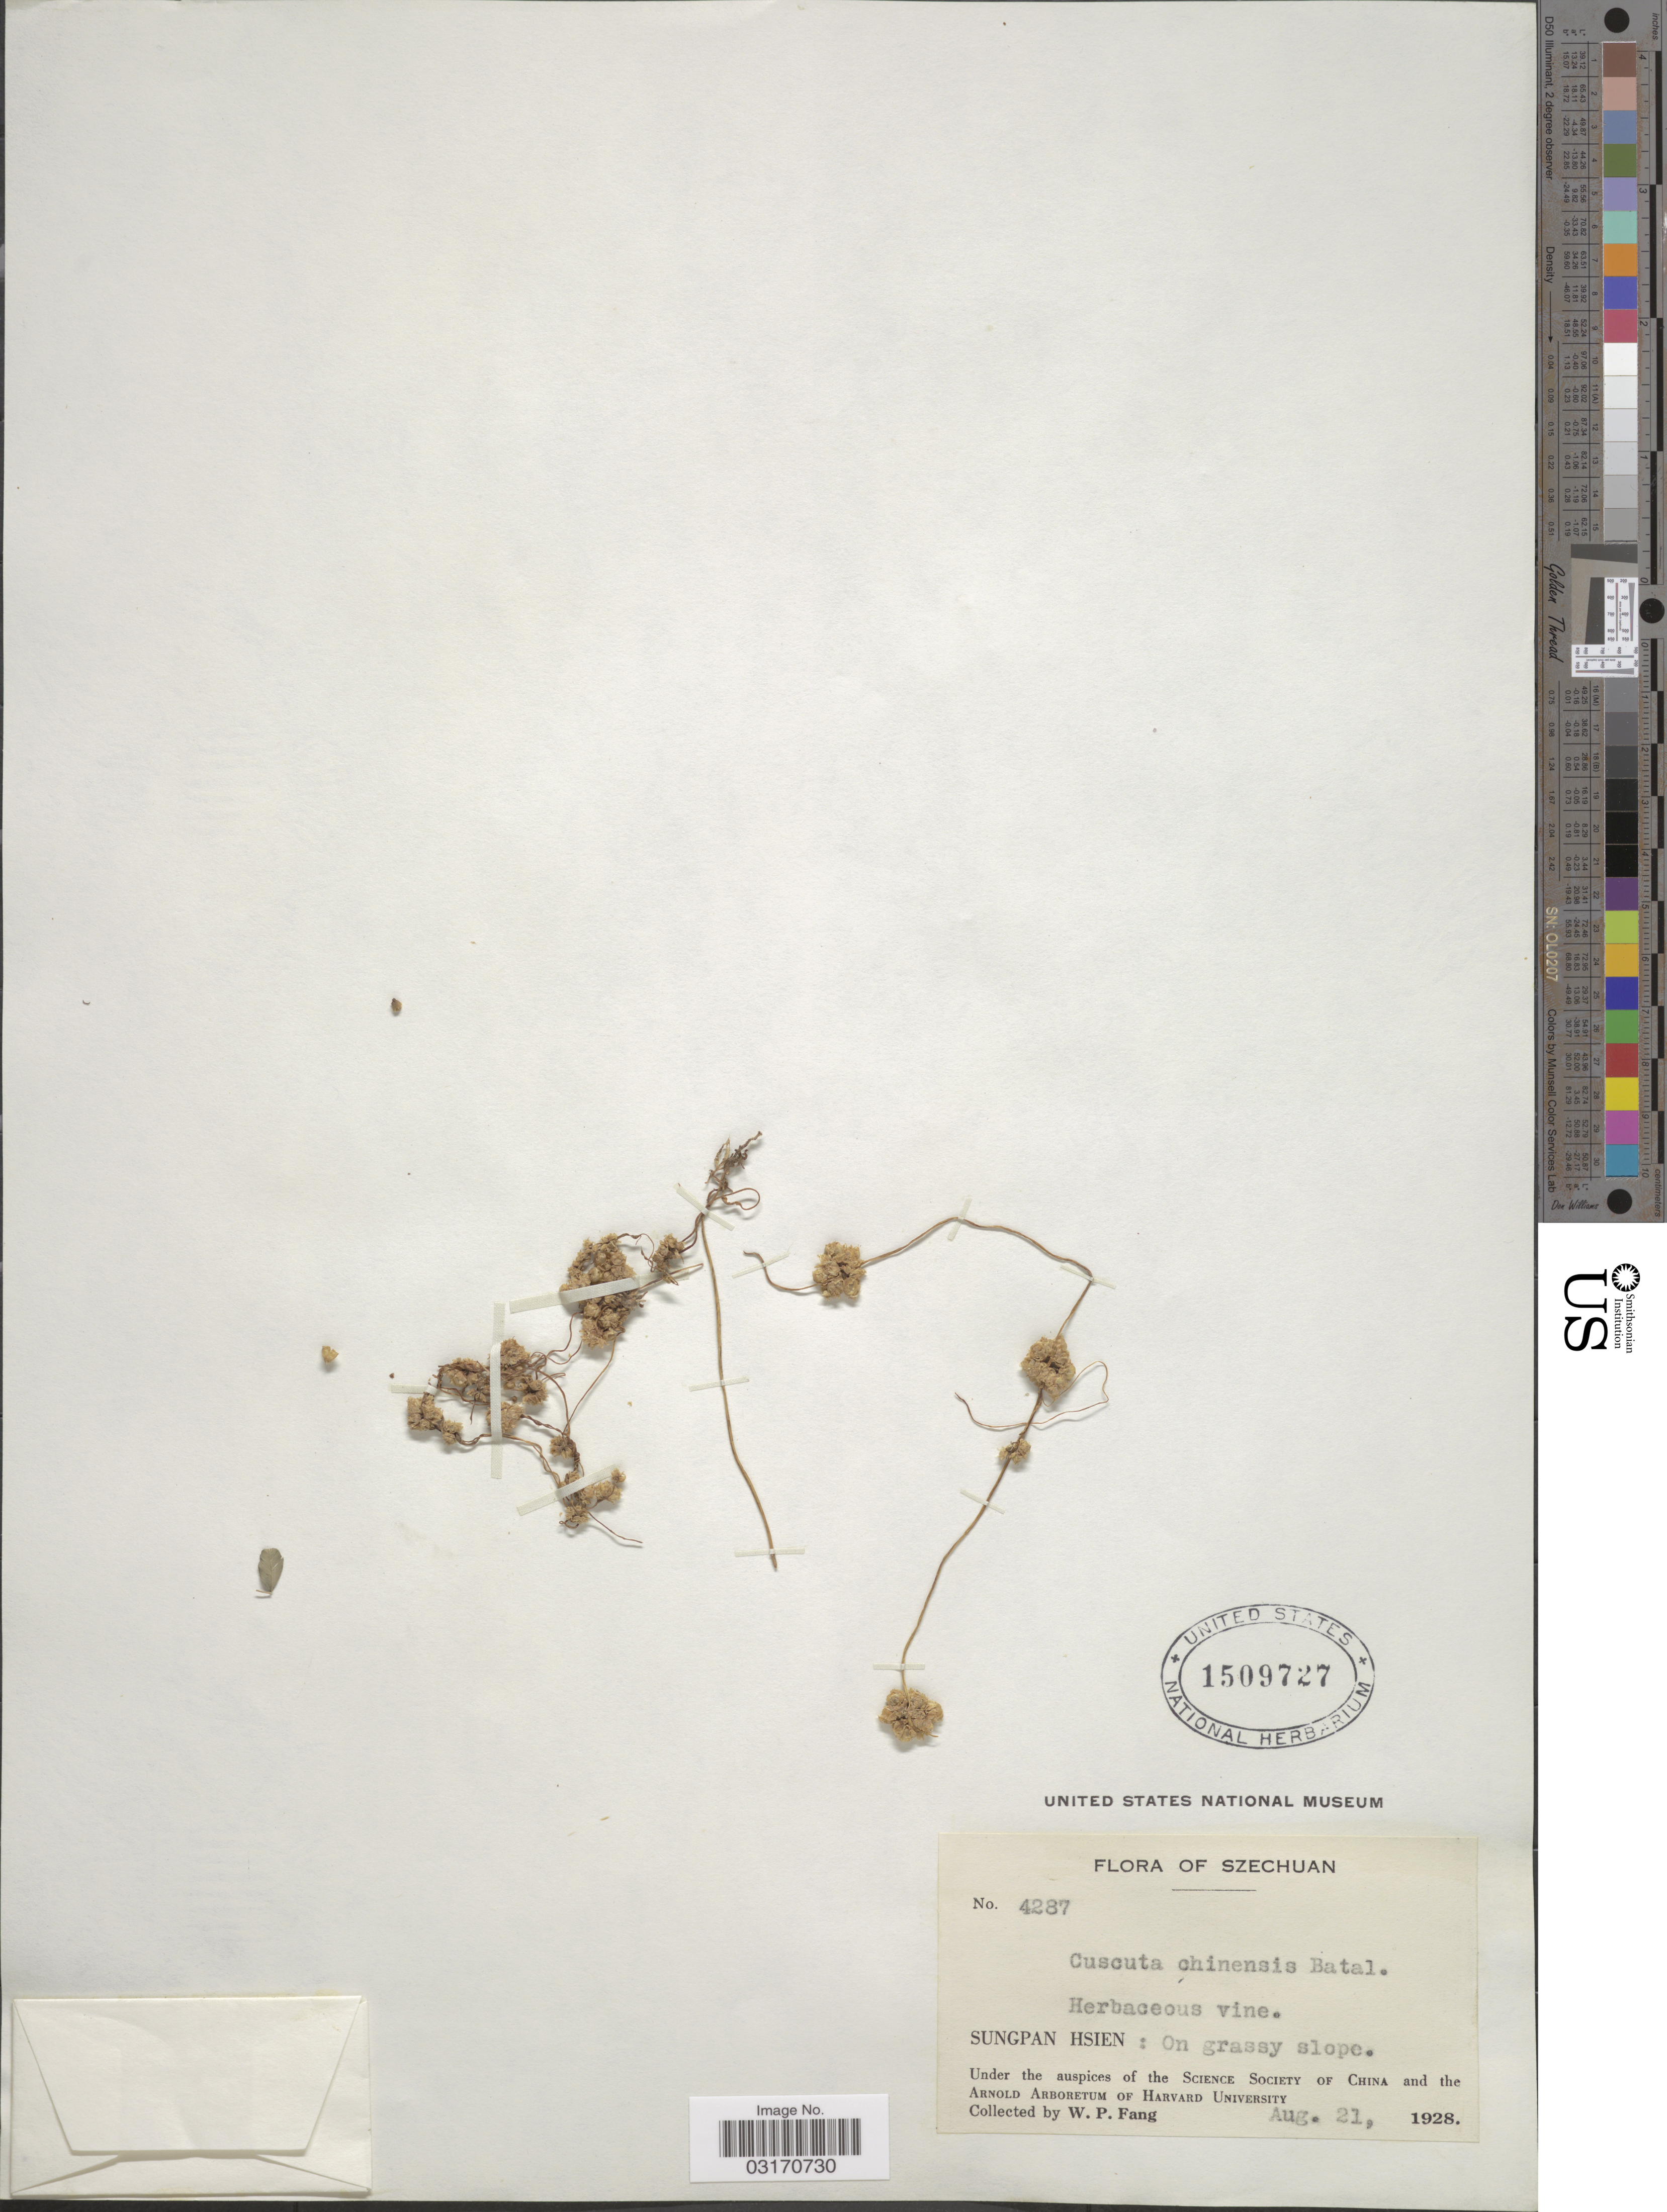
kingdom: Plantae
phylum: Tracheophyta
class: Magnoliopsida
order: Solanales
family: Convolvulaceae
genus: Cuscuta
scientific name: Cuscuta chinensis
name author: Lam.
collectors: W. P. Fang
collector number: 4287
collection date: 1928-08-21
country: China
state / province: Sichuan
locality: Szechuan. Sungpan Hsien.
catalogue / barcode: US 1509727